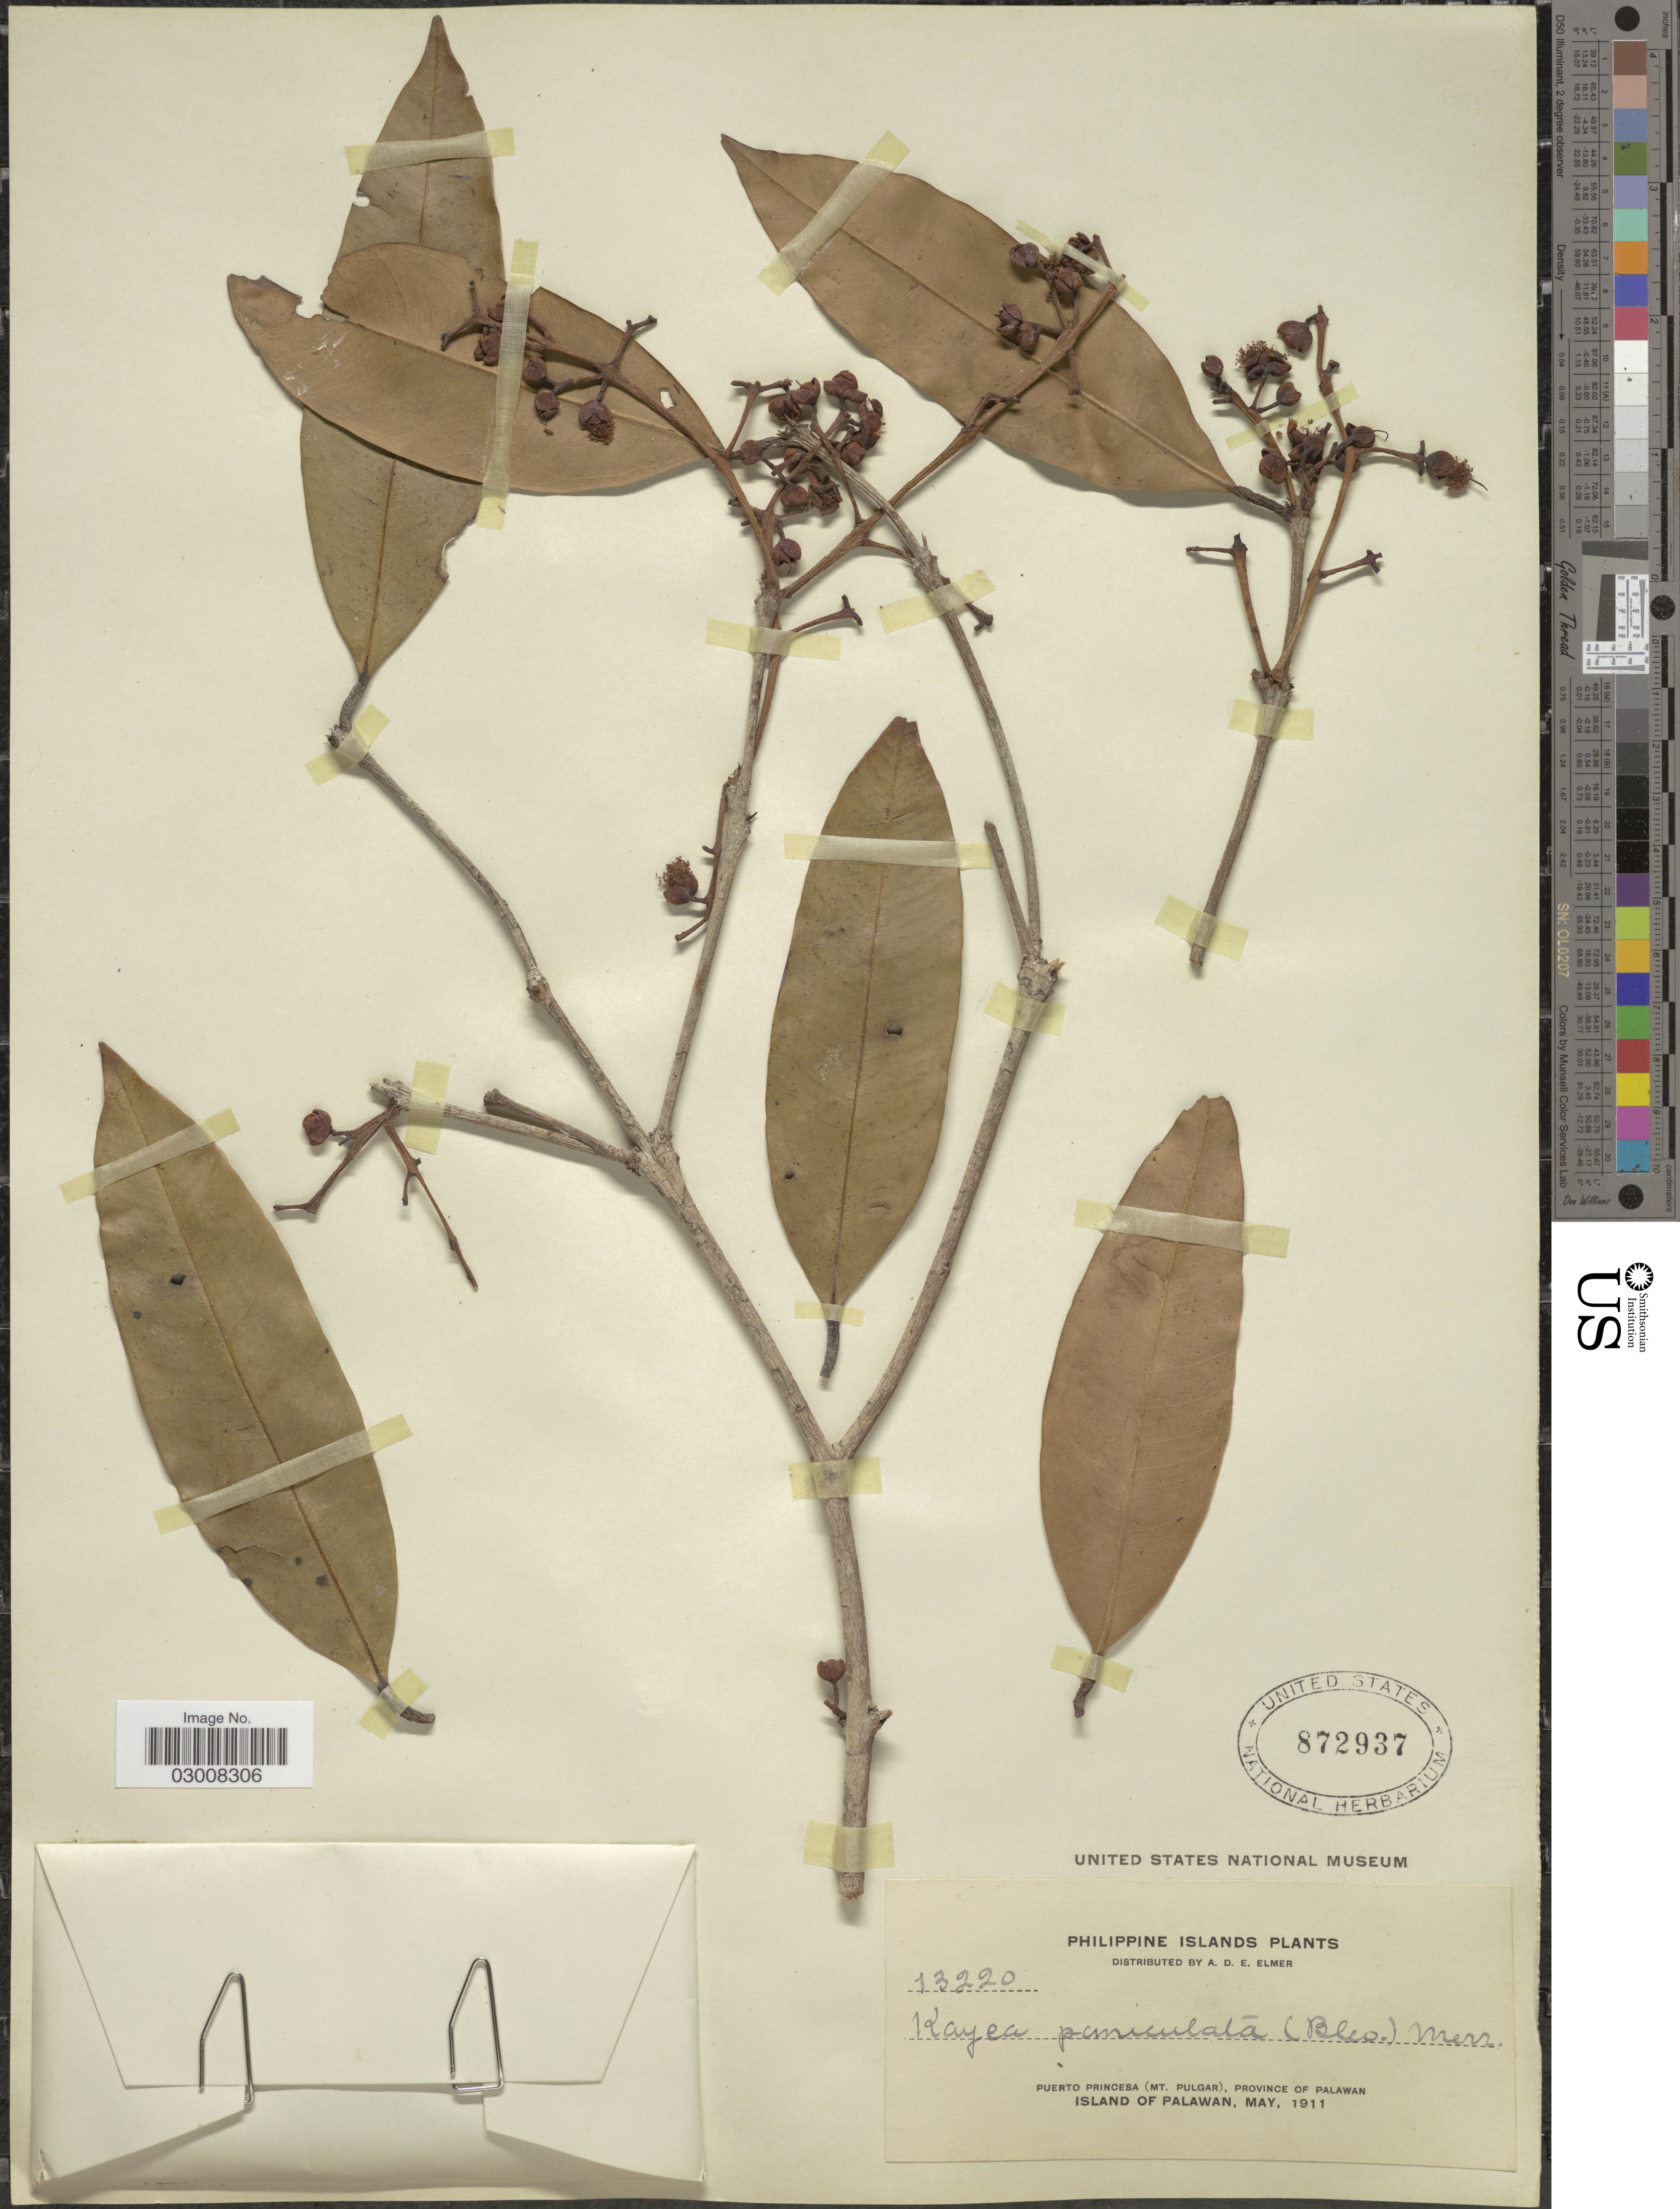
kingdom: Plantae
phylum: Tracheophyta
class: Magnoliopsida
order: Malpighiales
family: Calophyllaceae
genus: Kayea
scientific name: Kayea paniculata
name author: (Blanco) Merr.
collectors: A. D. E. Elmer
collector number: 13220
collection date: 1911-05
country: Philippines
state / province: Mimaropa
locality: Puerto Princesa (Mt. Pulgar), Province of Palawan, Island of Palawan.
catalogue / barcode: US 872937